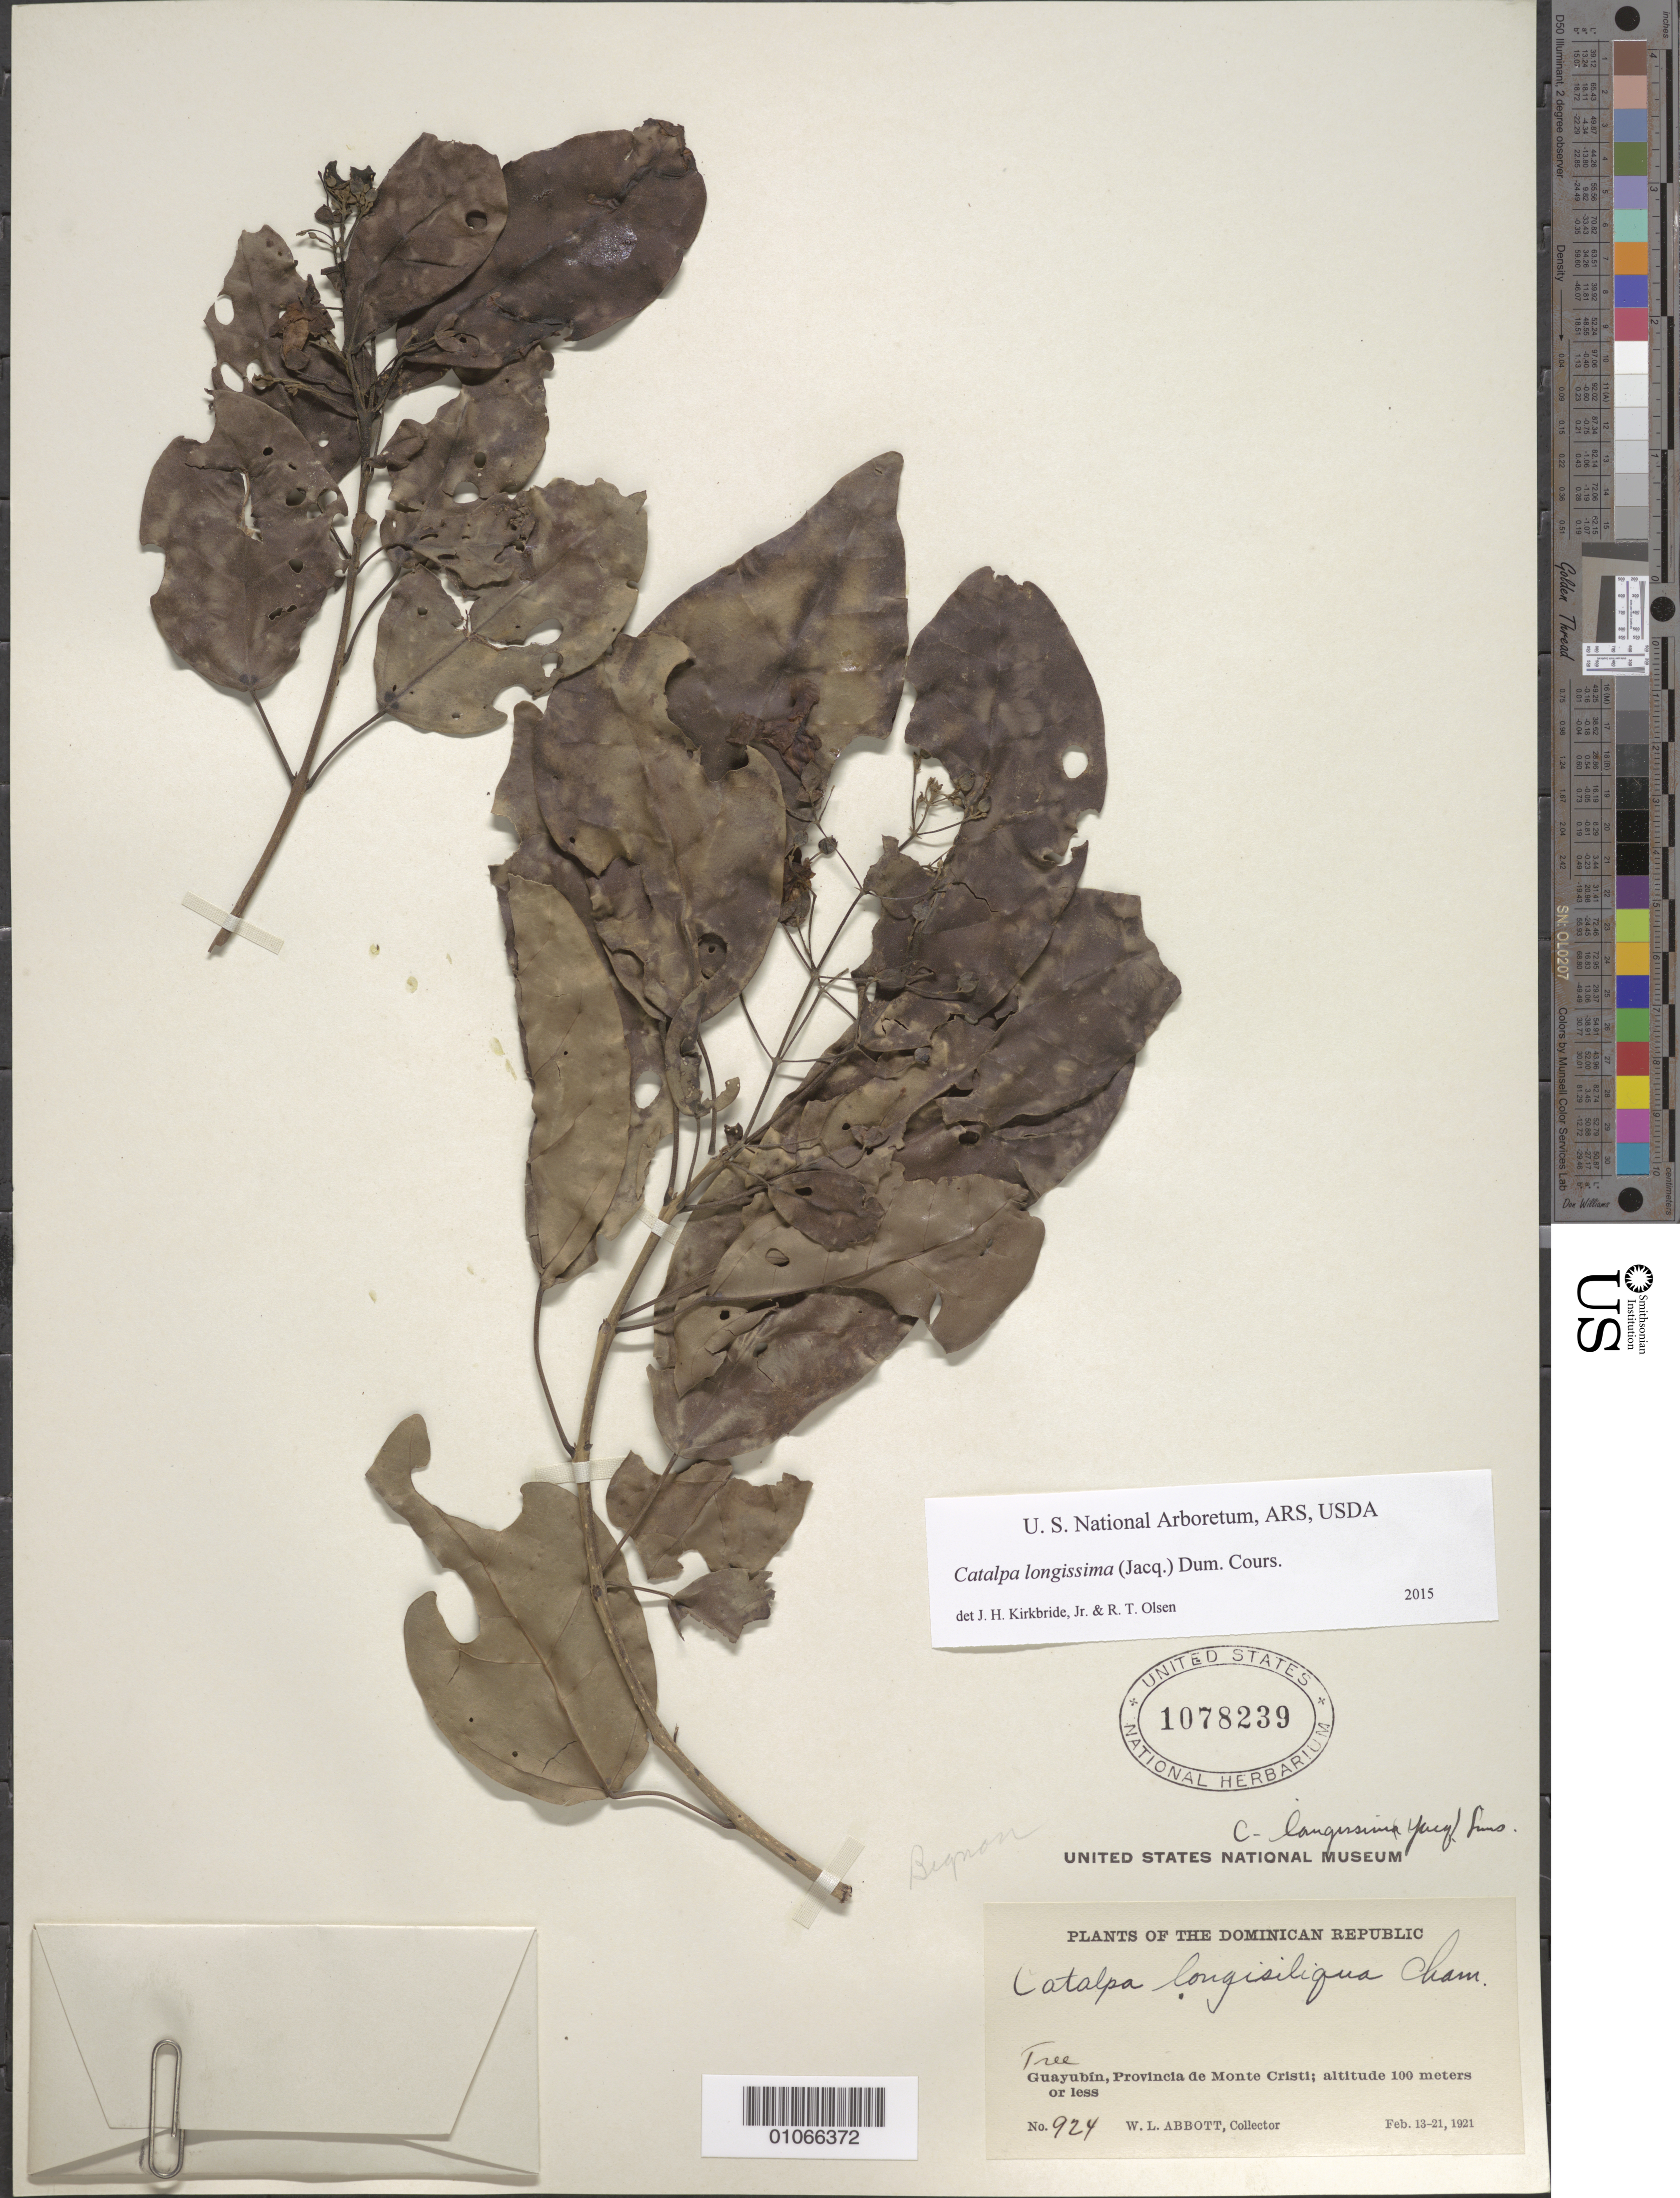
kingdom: Plantae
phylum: Tracheophyta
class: Magnoliopsida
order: Lamiales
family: Bignoniaceae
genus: Catalpa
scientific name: Catalpa longissima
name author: (Jacq.) Dum. Cours.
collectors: W. L. Abbott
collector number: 924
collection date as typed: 13 Feb 1921 to 21 Feb 1921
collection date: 1921-02-13/1921-02-21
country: Dominican Republic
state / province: Monte Cristi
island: Hispaniola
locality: Guayubin, province of Monte Cristi.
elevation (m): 0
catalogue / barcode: US 1078239